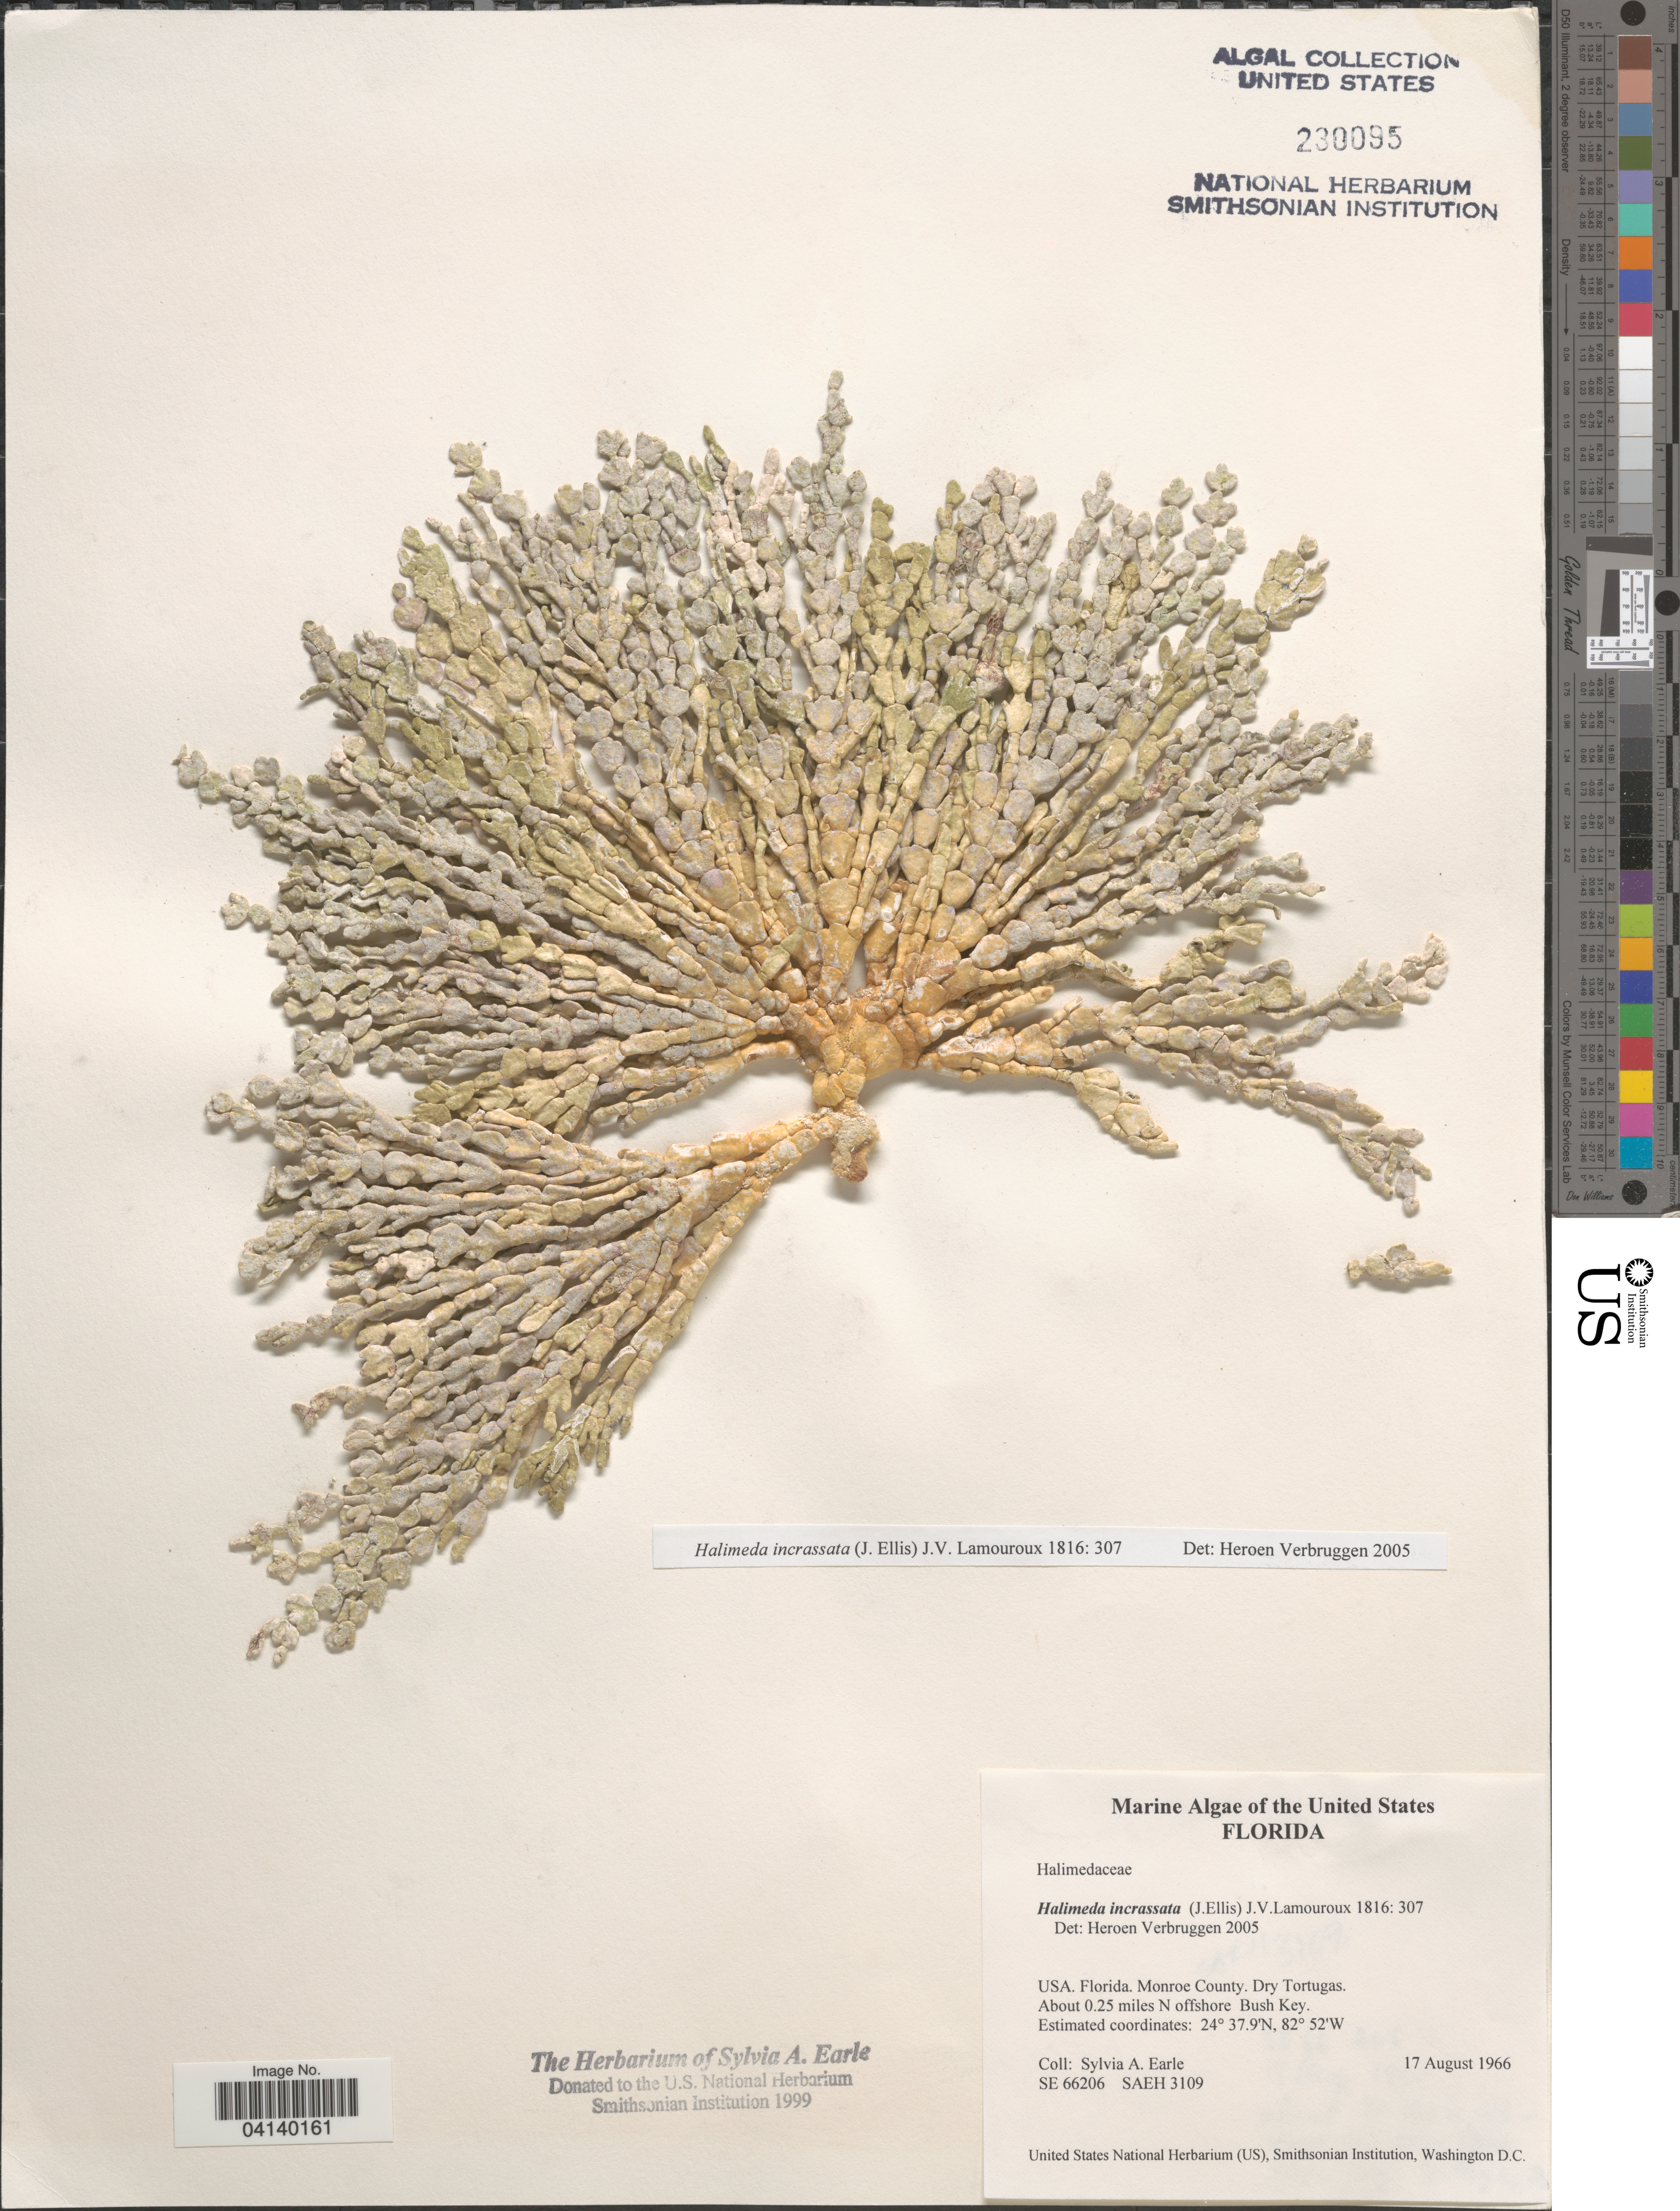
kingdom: Plantae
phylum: Chlorophyta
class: Ulvophyceae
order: Bryopsidales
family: Halimedaceae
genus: Halimeda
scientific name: Halimeda incrassata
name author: (J. Ellis) J.V.Lamouroux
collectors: S. A. Earle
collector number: SE66206/SAEH3109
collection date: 1966-08-17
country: United States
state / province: Florida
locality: Monroe County. Dry Tortugas. About 0.25 miles N offshore Bush Key.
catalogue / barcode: US 230095